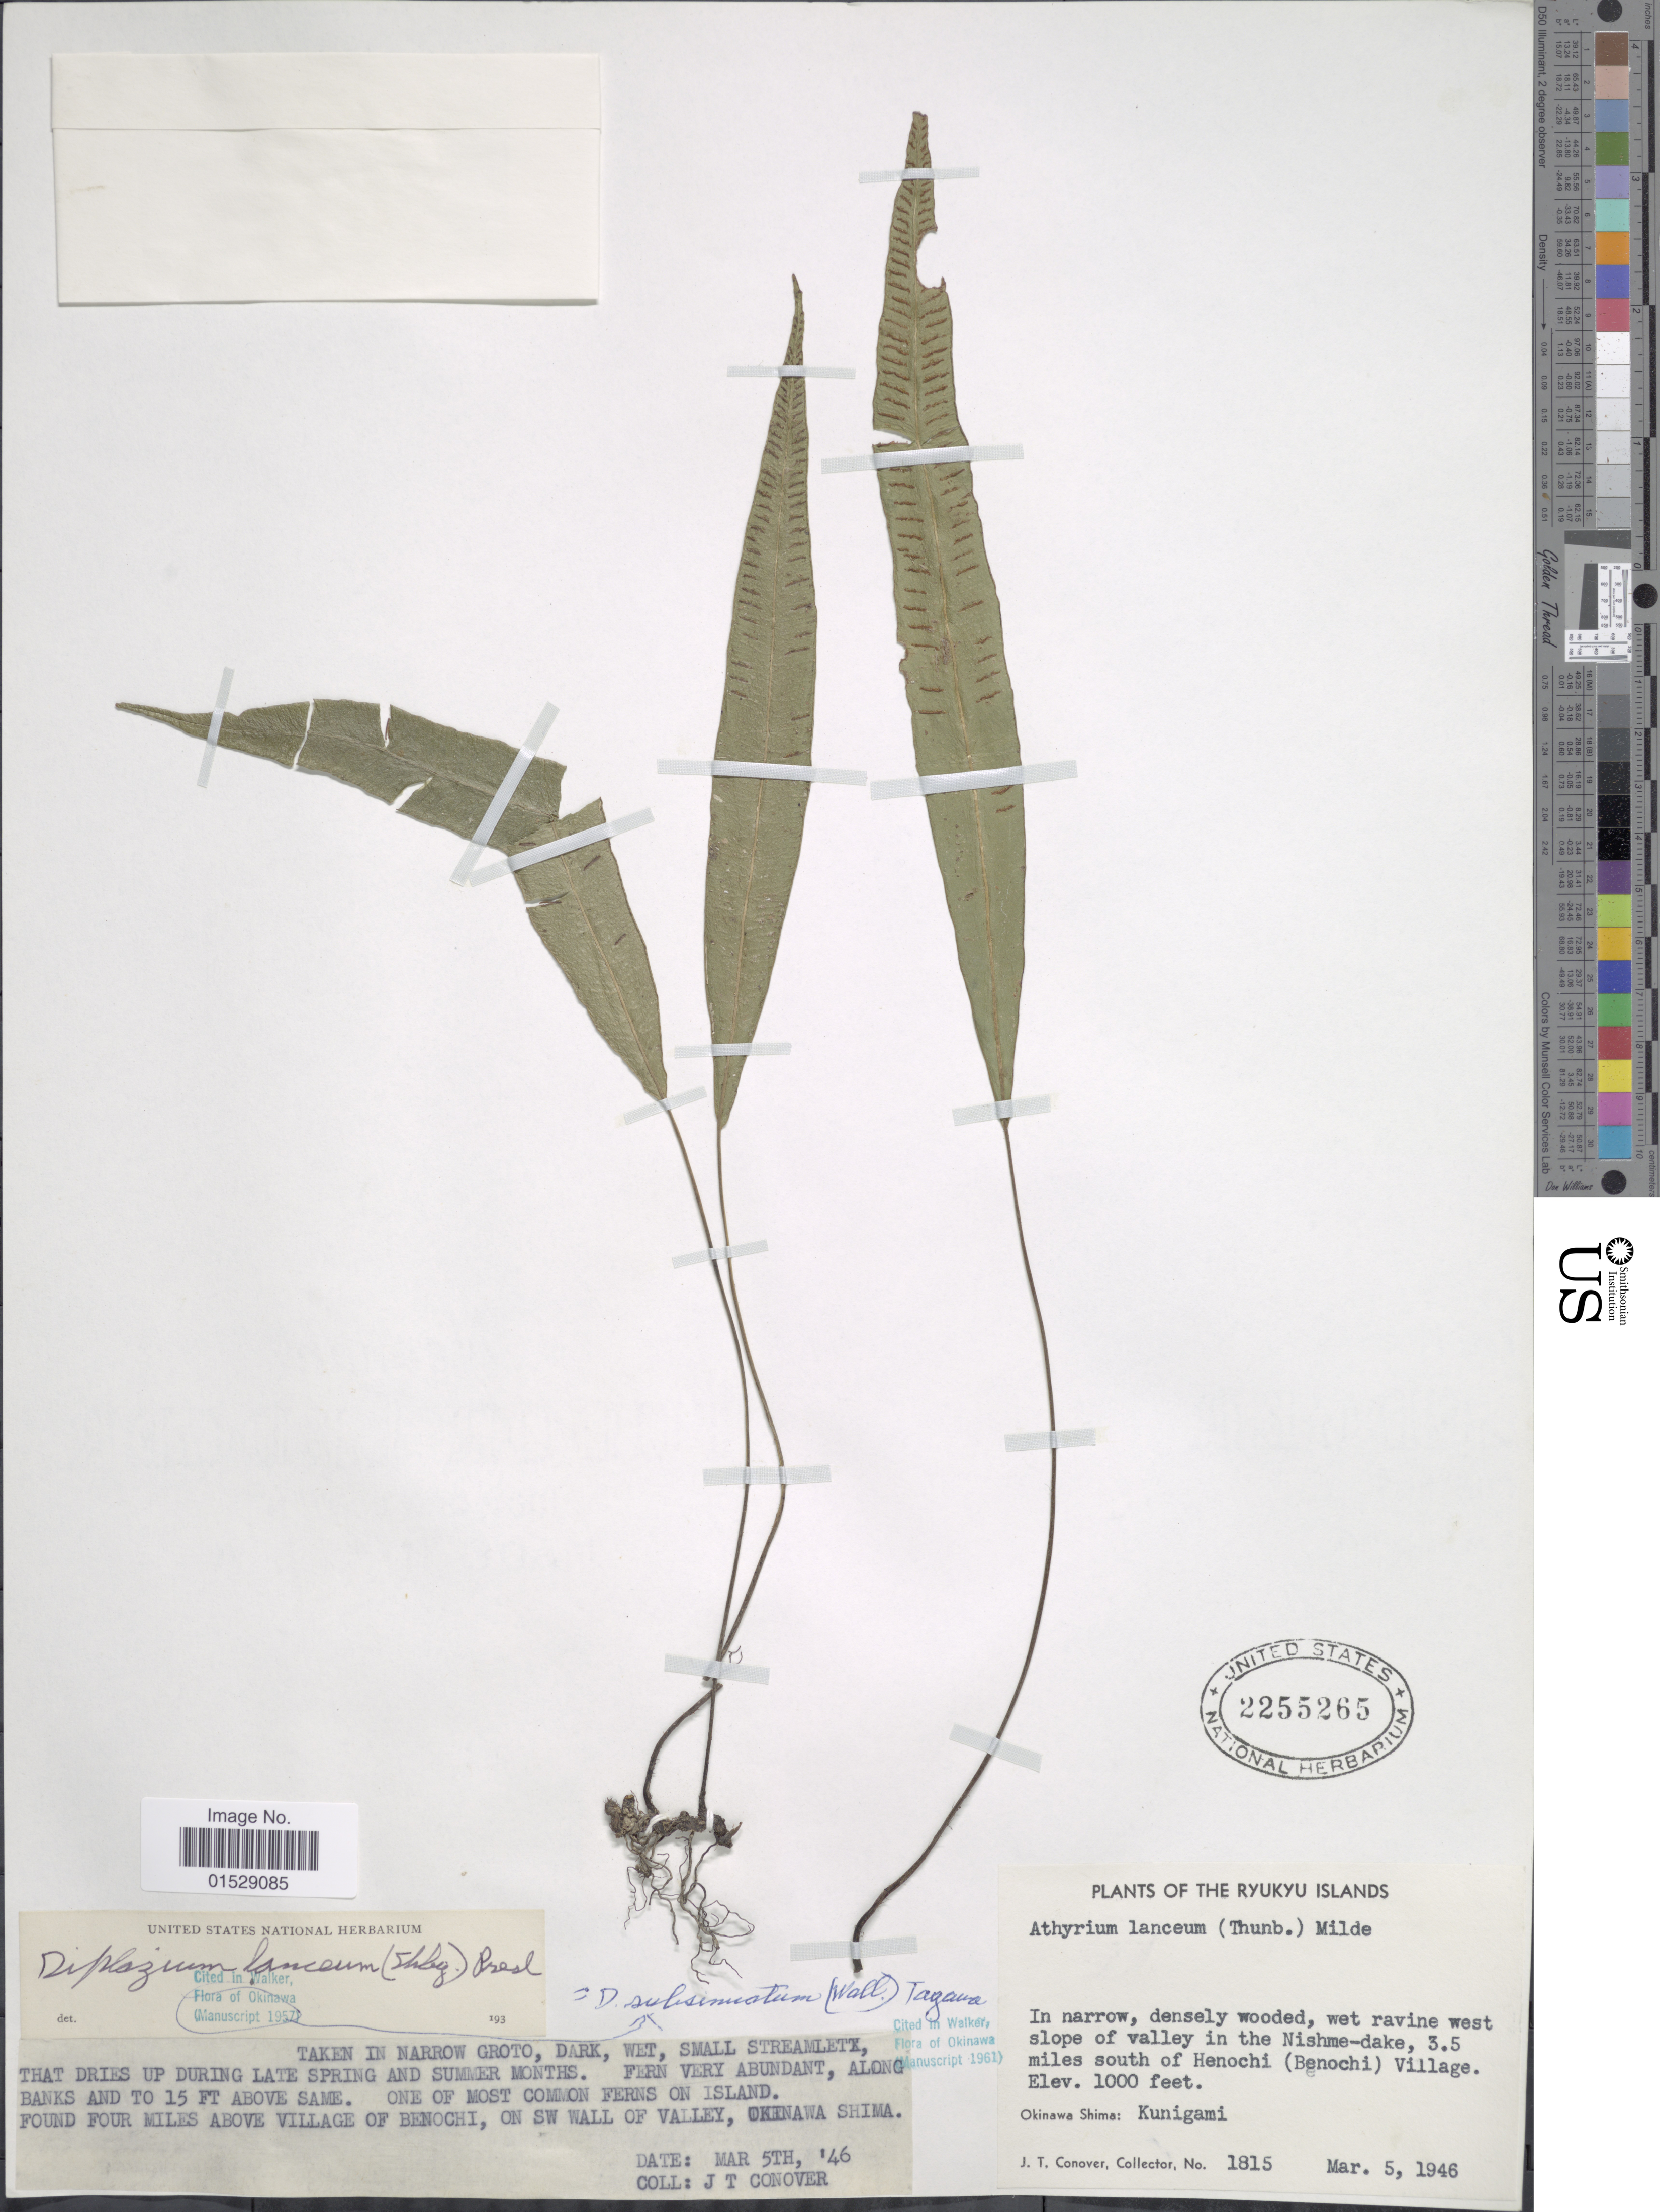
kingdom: Plantae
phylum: Tracheophyta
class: Polypodiopsida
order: Polypodiales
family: Athyriaceae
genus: Deparia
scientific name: Deparia lancea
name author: (Thunb.) Fraser-Jenk.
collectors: J. T. Conover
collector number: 1815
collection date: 1946-03-05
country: Japan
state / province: Okinawa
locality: Ryukyu Islands, in narrow, densely wooded, wet ravine west slope of valley in the Nishme-dake, 3.5 miles south of Henochi (Benochi) Village, on SW wall of Valley Okinawa Shima, Okinawa Shima: Kunigami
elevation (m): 305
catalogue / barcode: US 2255265